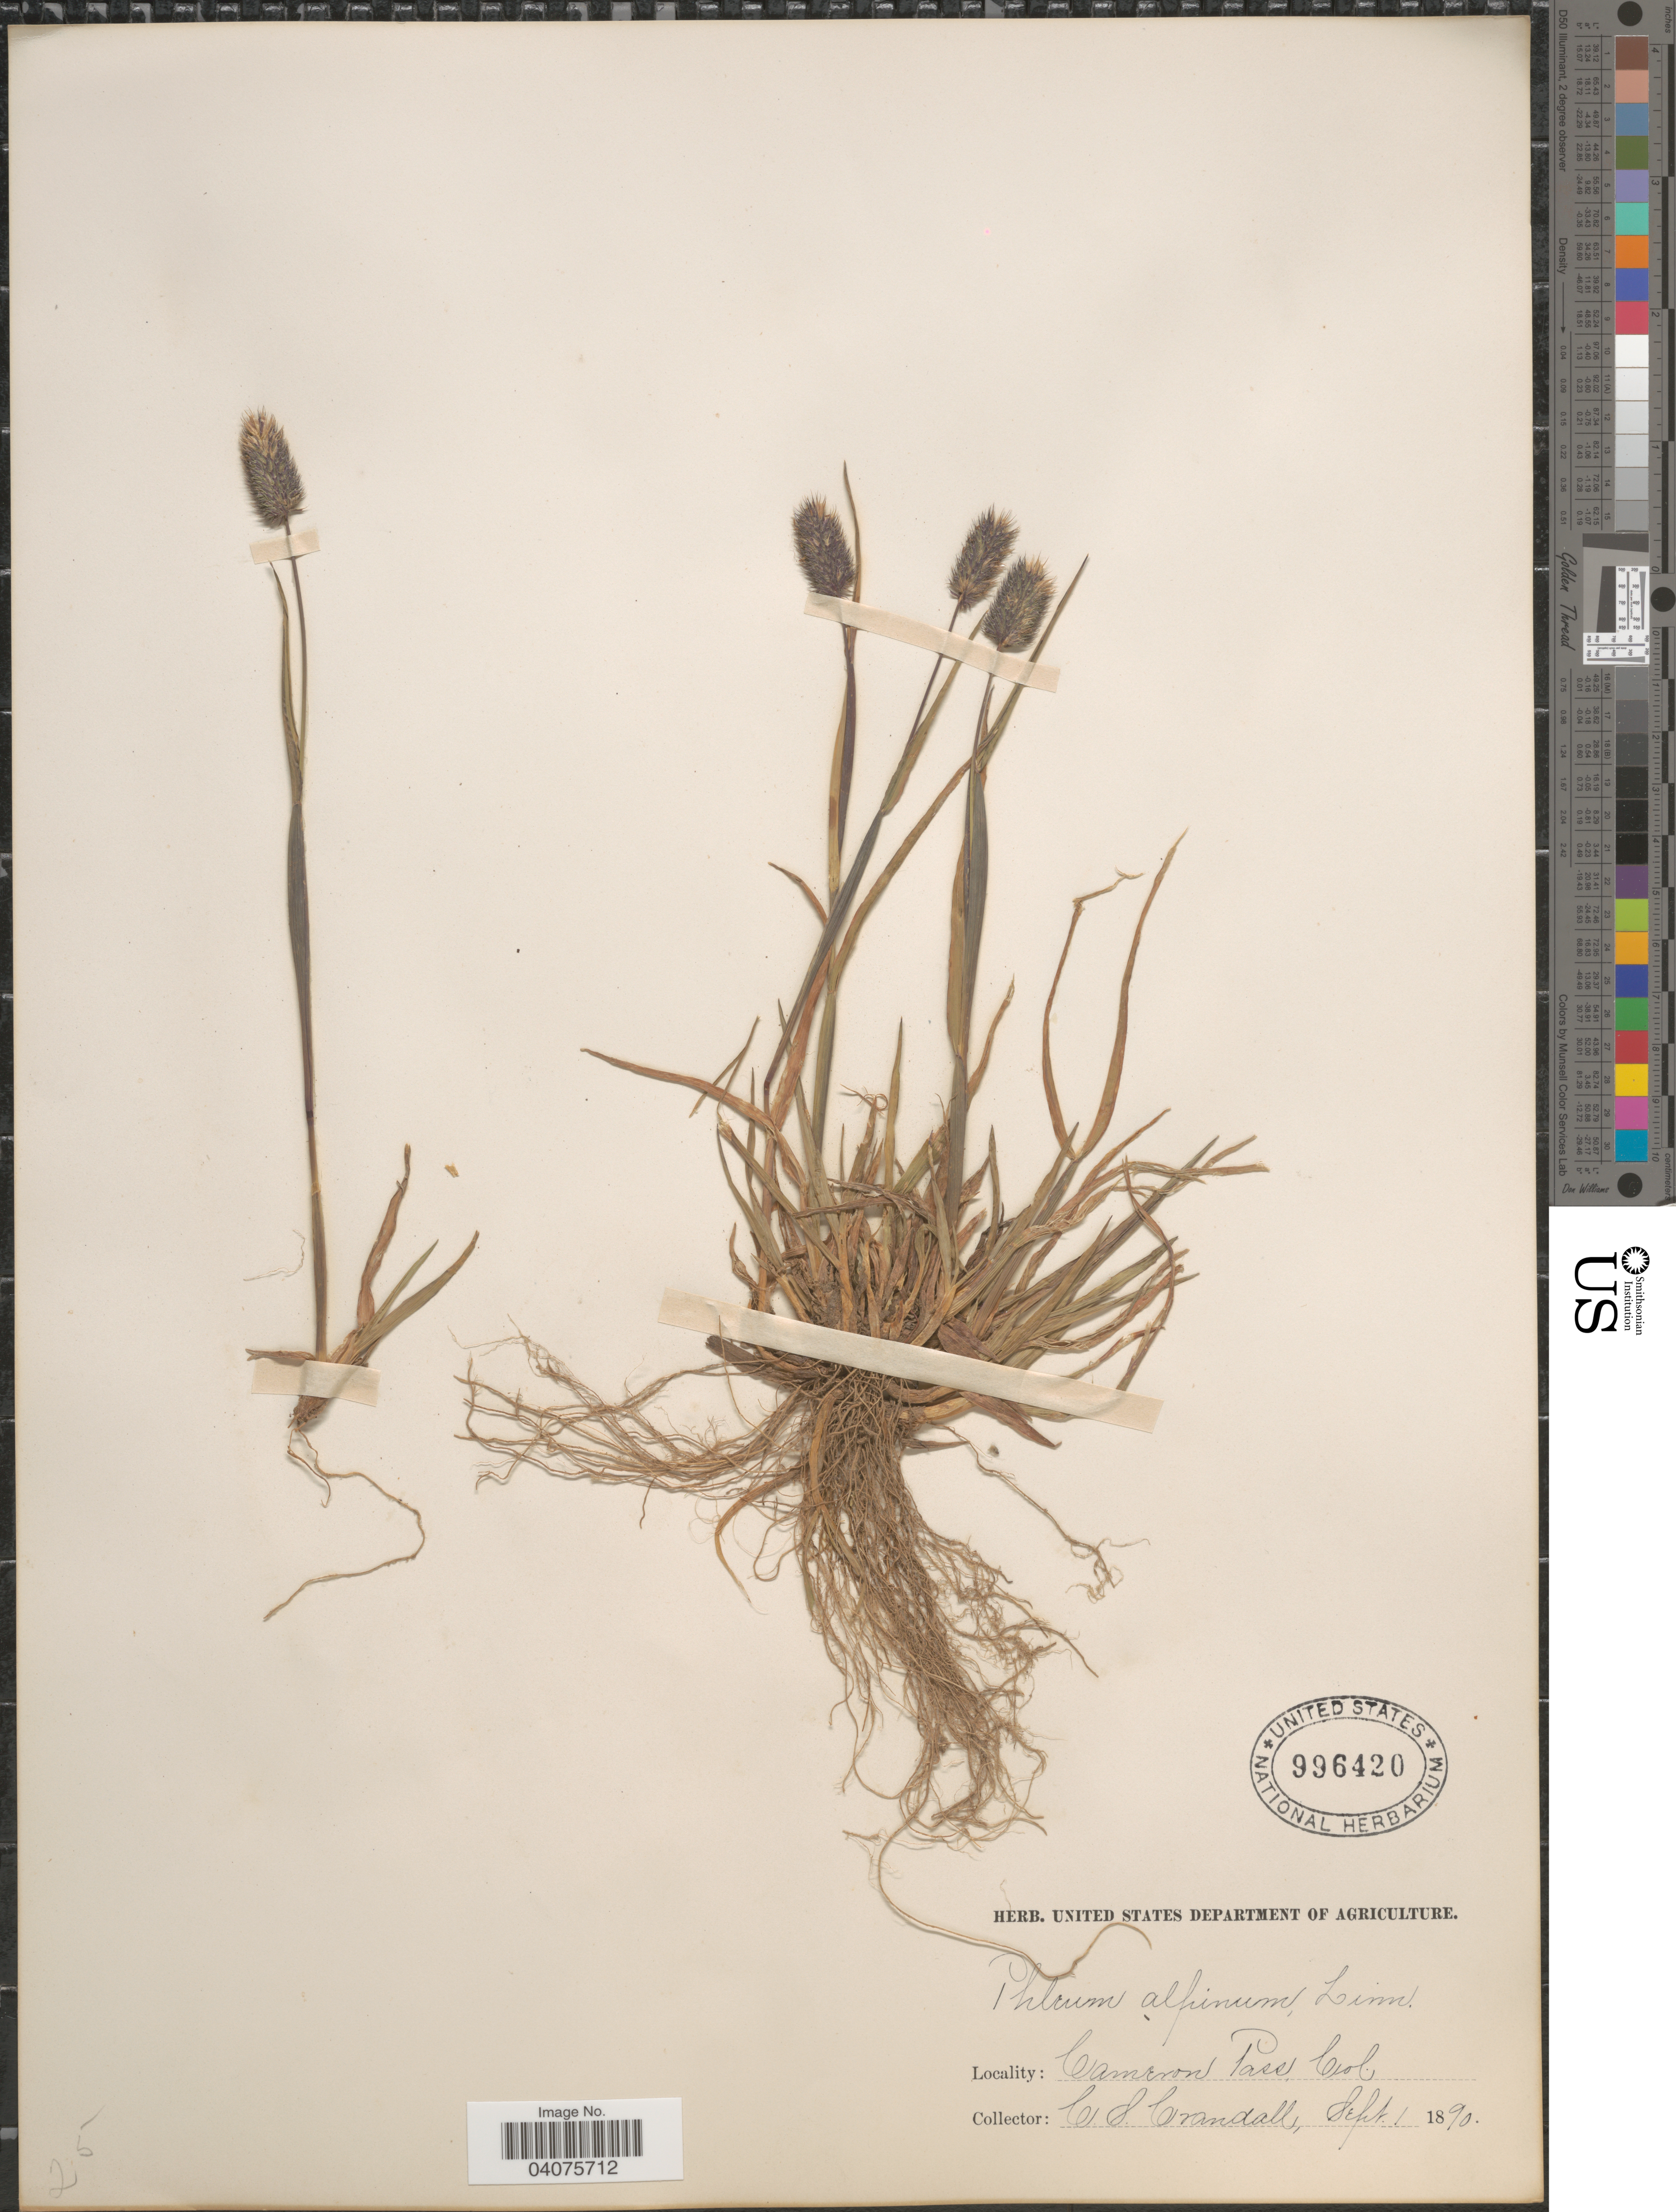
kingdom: Plantae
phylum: Tracheophyta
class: Liliopsida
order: Poales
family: Poaceae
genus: Phleum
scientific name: Phleum alpinum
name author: L.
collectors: C. Crandall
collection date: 1890-09-01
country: United States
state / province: Colorado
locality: Cameron Pass.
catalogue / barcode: US 996420